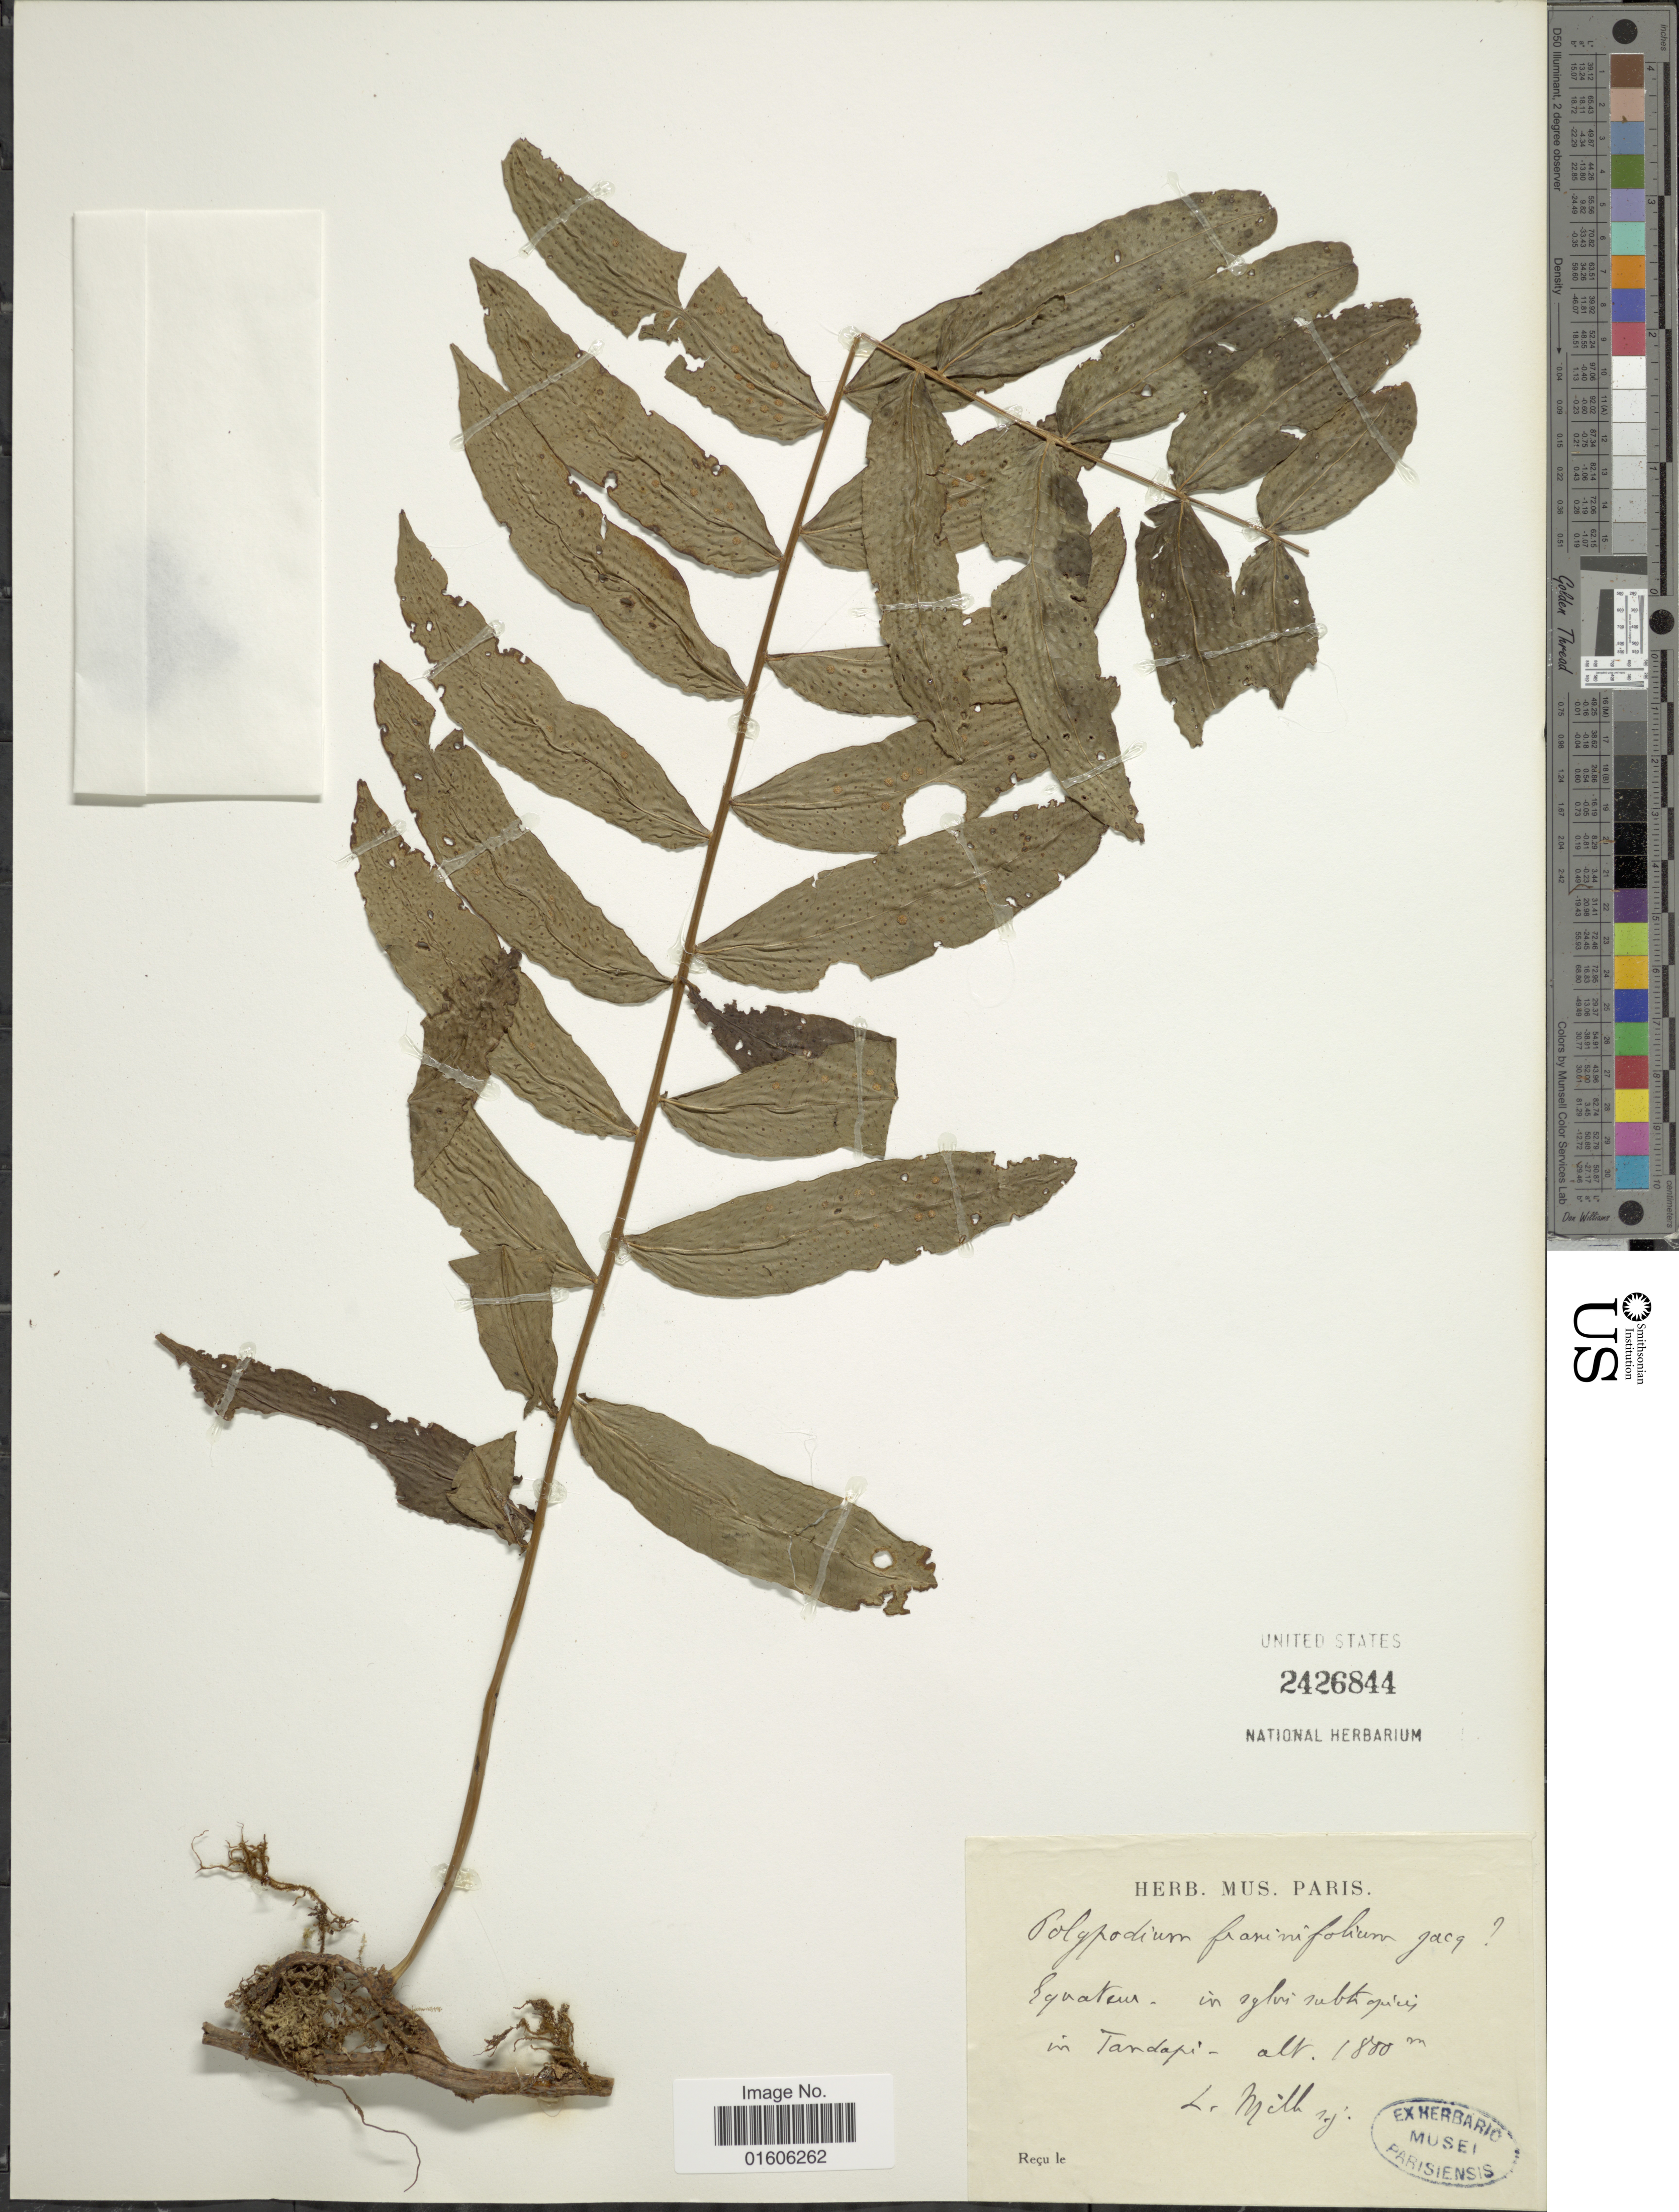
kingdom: Plantae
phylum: Tracheophyta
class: Polypodiopsida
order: Polypodiales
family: Polypodiaceae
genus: Serpocaulon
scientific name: Serpocaulon fraxinifolium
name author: (Jacq.) A.R. Sm.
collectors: L. Mille S.J.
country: Ecuador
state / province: Pichincha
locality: Equateur, in sylvi subtropic in Tandapi.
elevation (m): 1800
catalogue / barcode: US 2426844